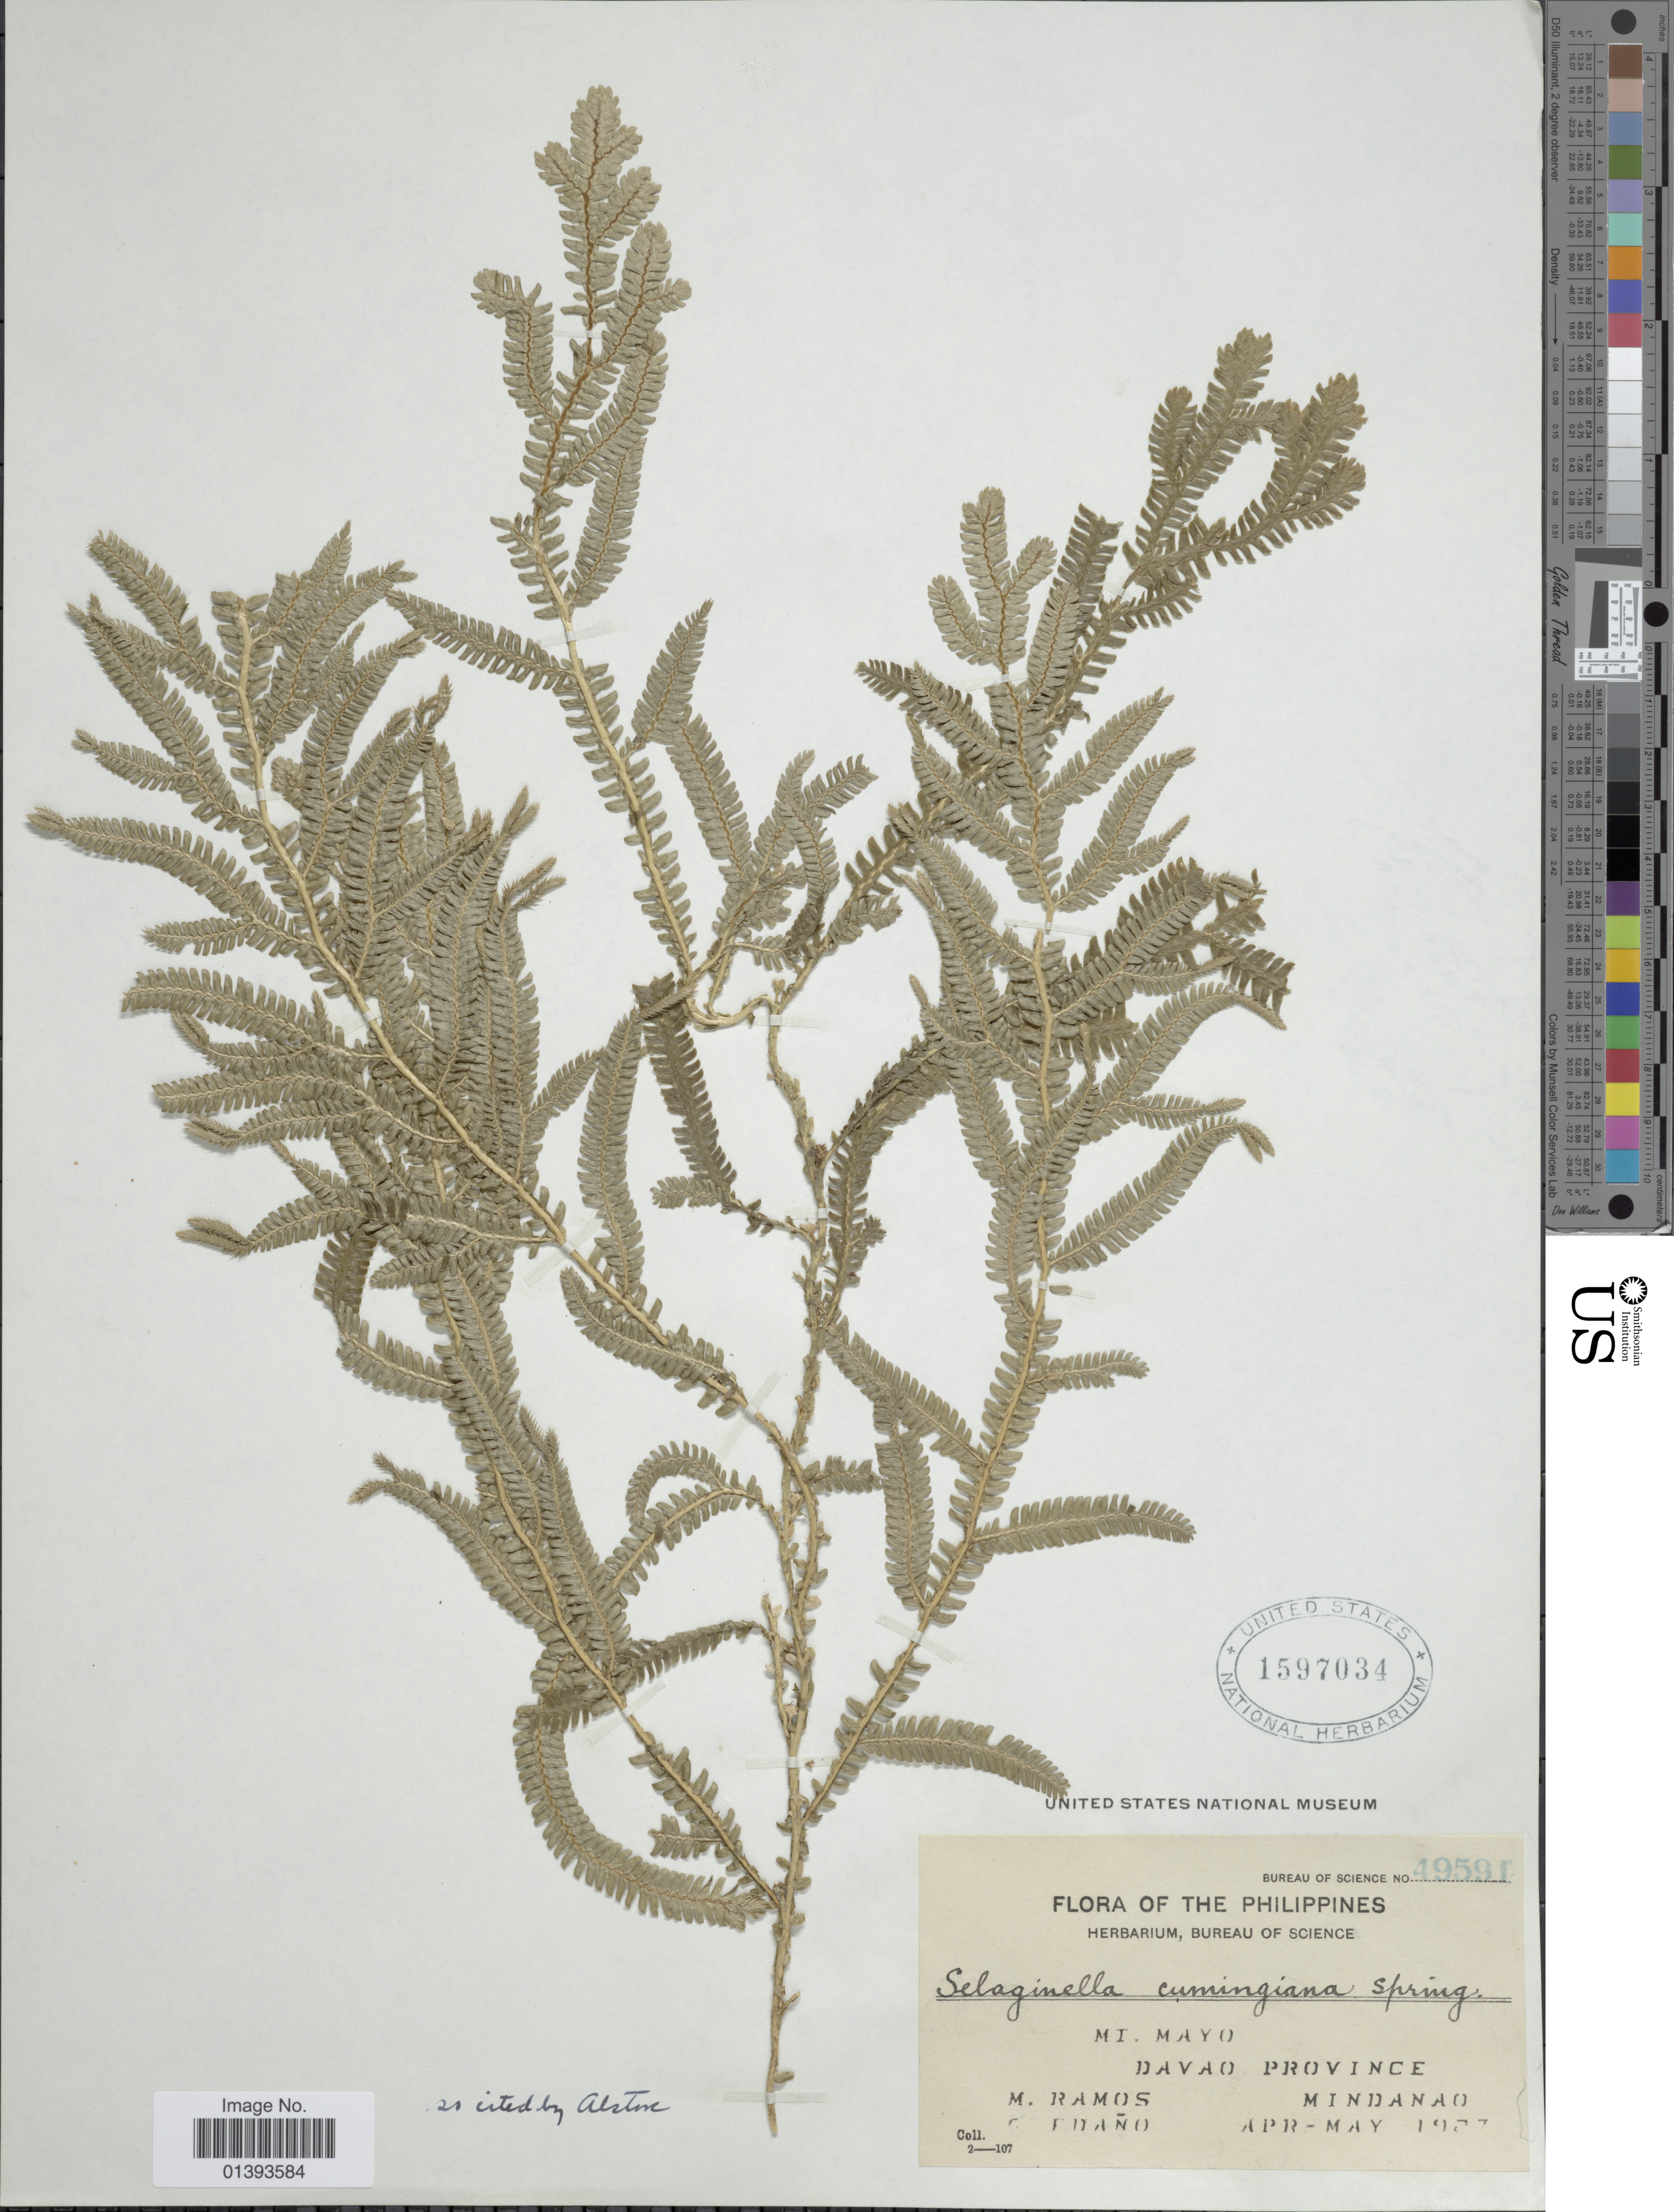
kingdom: Plantae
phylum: Tracheophyta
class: Lycopodiopsida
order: Selaginellales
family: Selaginellaceae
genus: Selaginella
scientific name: Selaginella cumingiana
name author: Spring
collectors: M. Ramos & G. Edaño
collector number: Bureau of Science 49591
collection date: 1927-04/1927-05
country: Philippines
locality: Mt. Mayo, Davao Province, Mindanao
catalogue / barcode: US 1597034